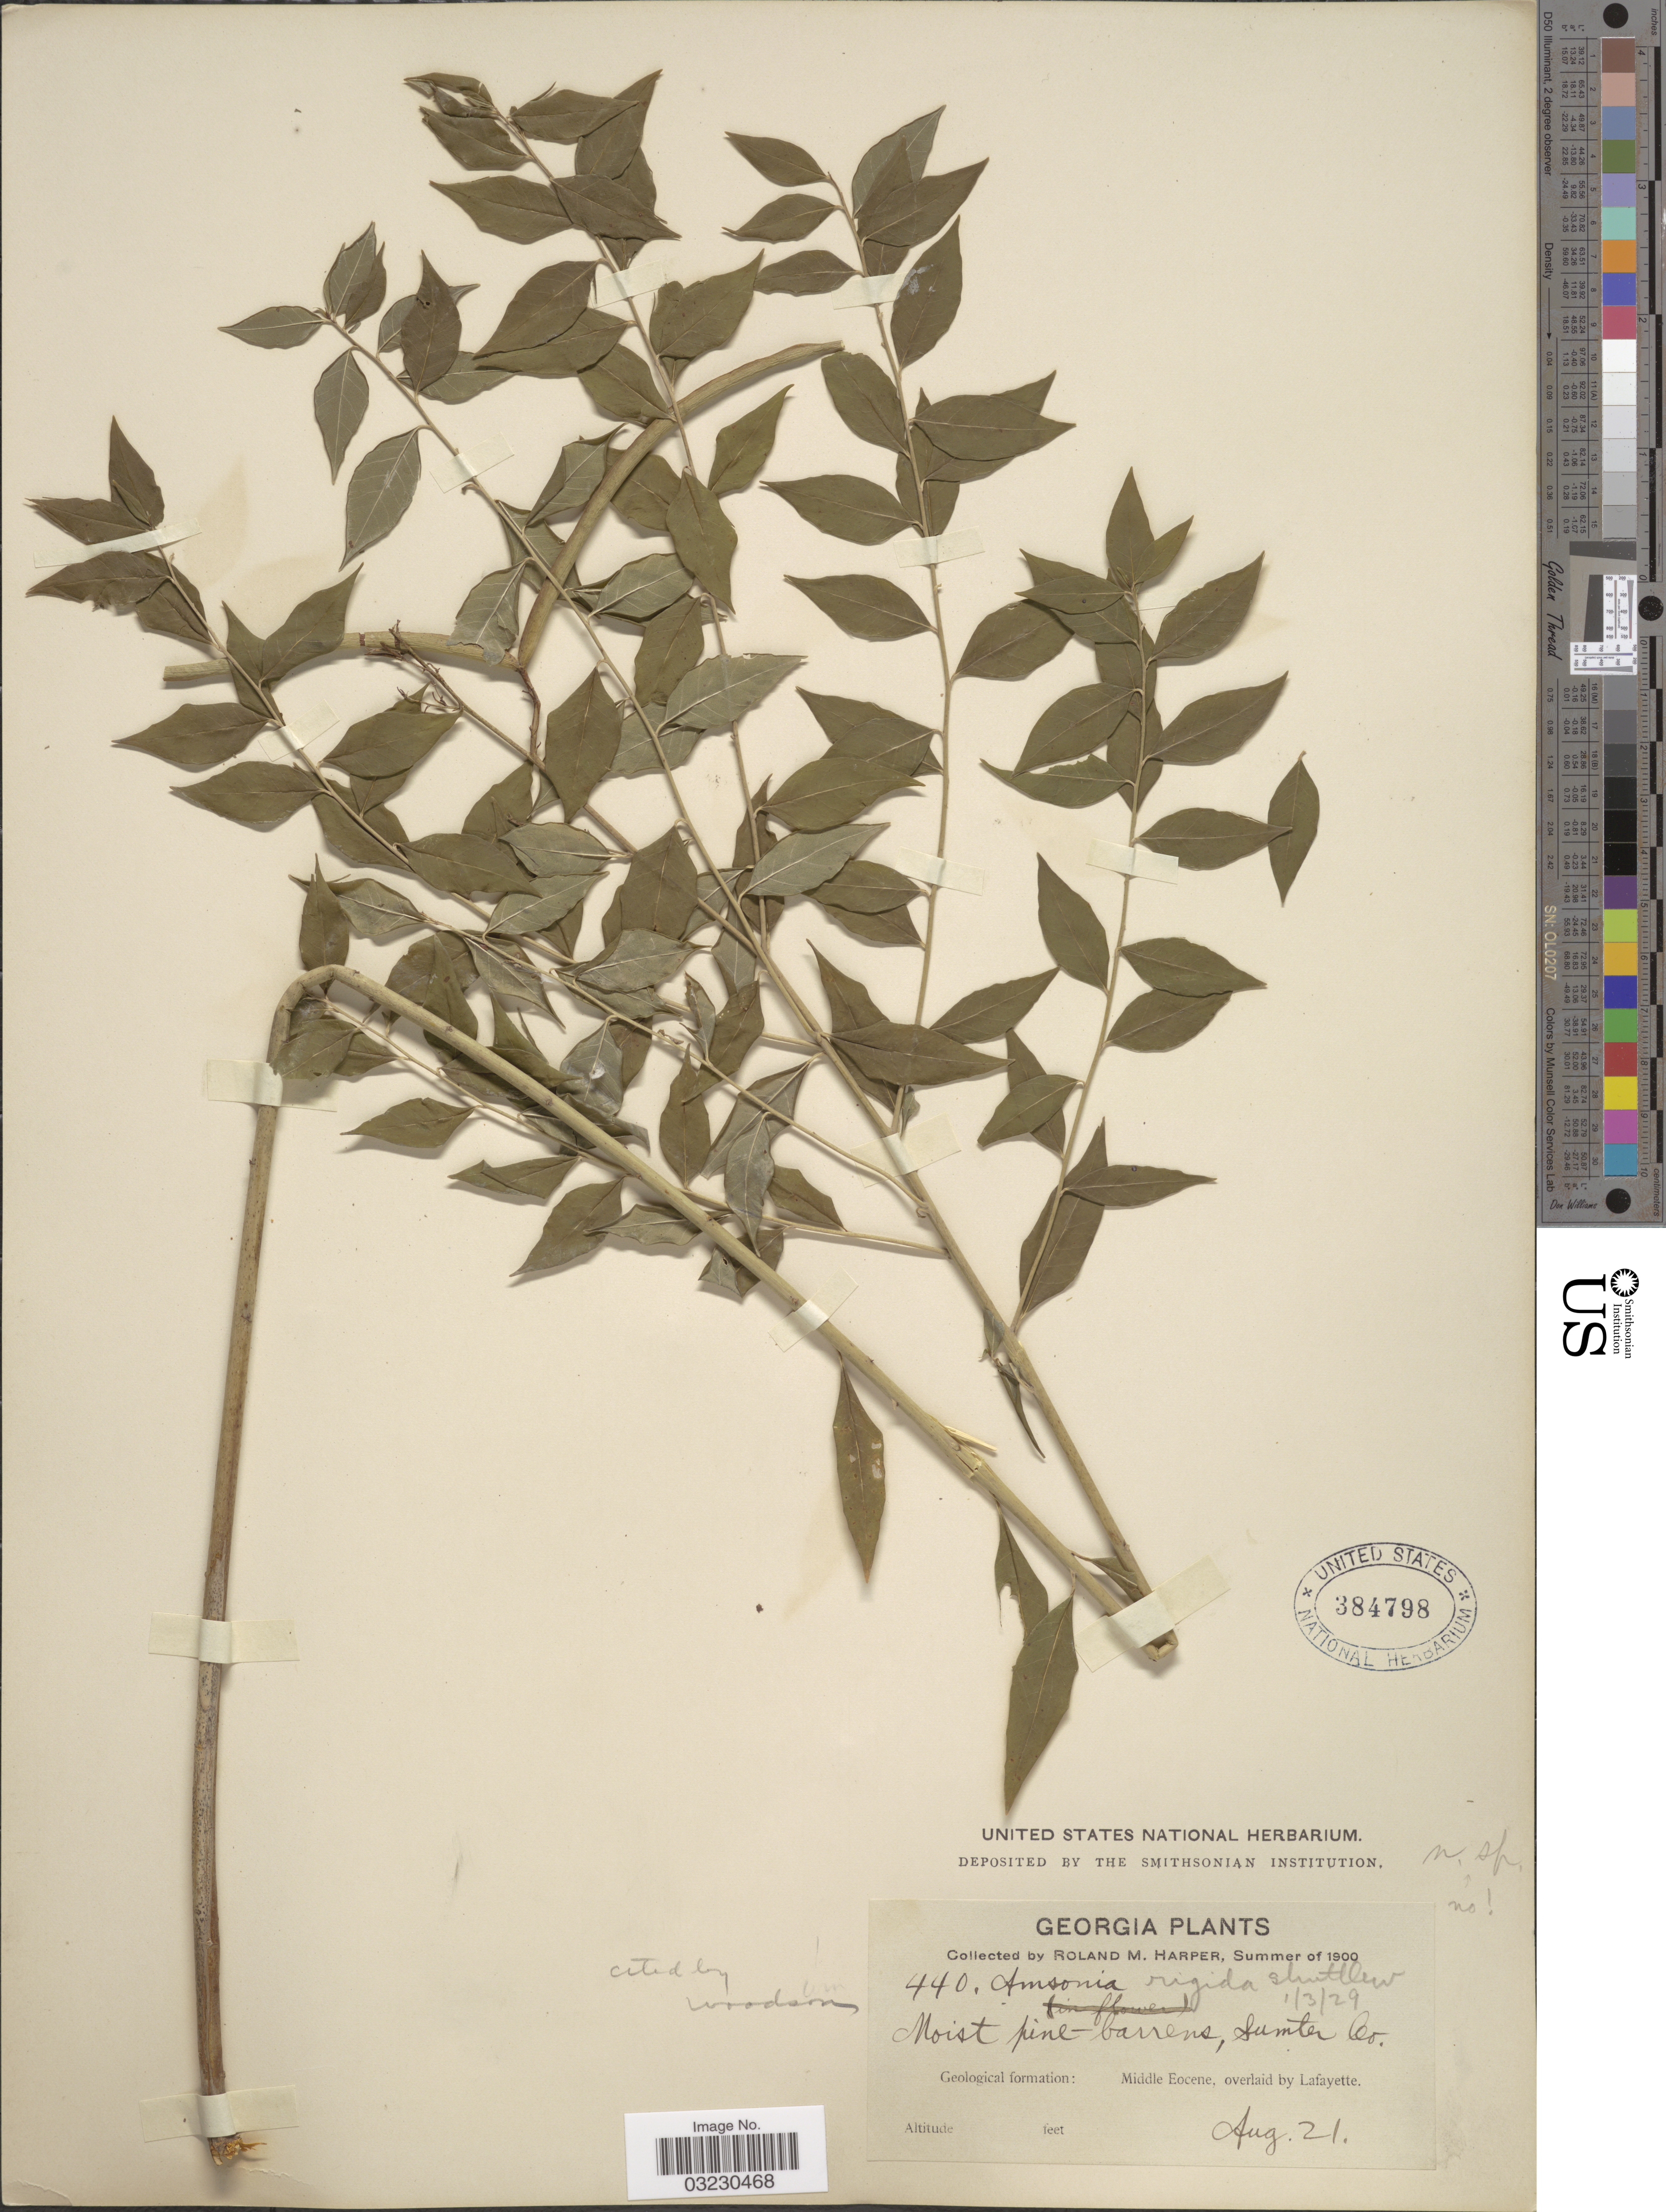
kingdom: Plantae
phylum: Tracheophyta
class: Magnoliopsida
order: Gentianales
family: Apocynaceae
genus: Amsonia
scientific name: Amsonia rigida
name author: Shuttlew. ex Small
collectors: R. M. Harper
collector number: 440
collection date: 1900-08-21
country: United States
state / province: Georgia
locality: Moist pine-barrens, Sumter Co.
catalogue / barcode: US 384798